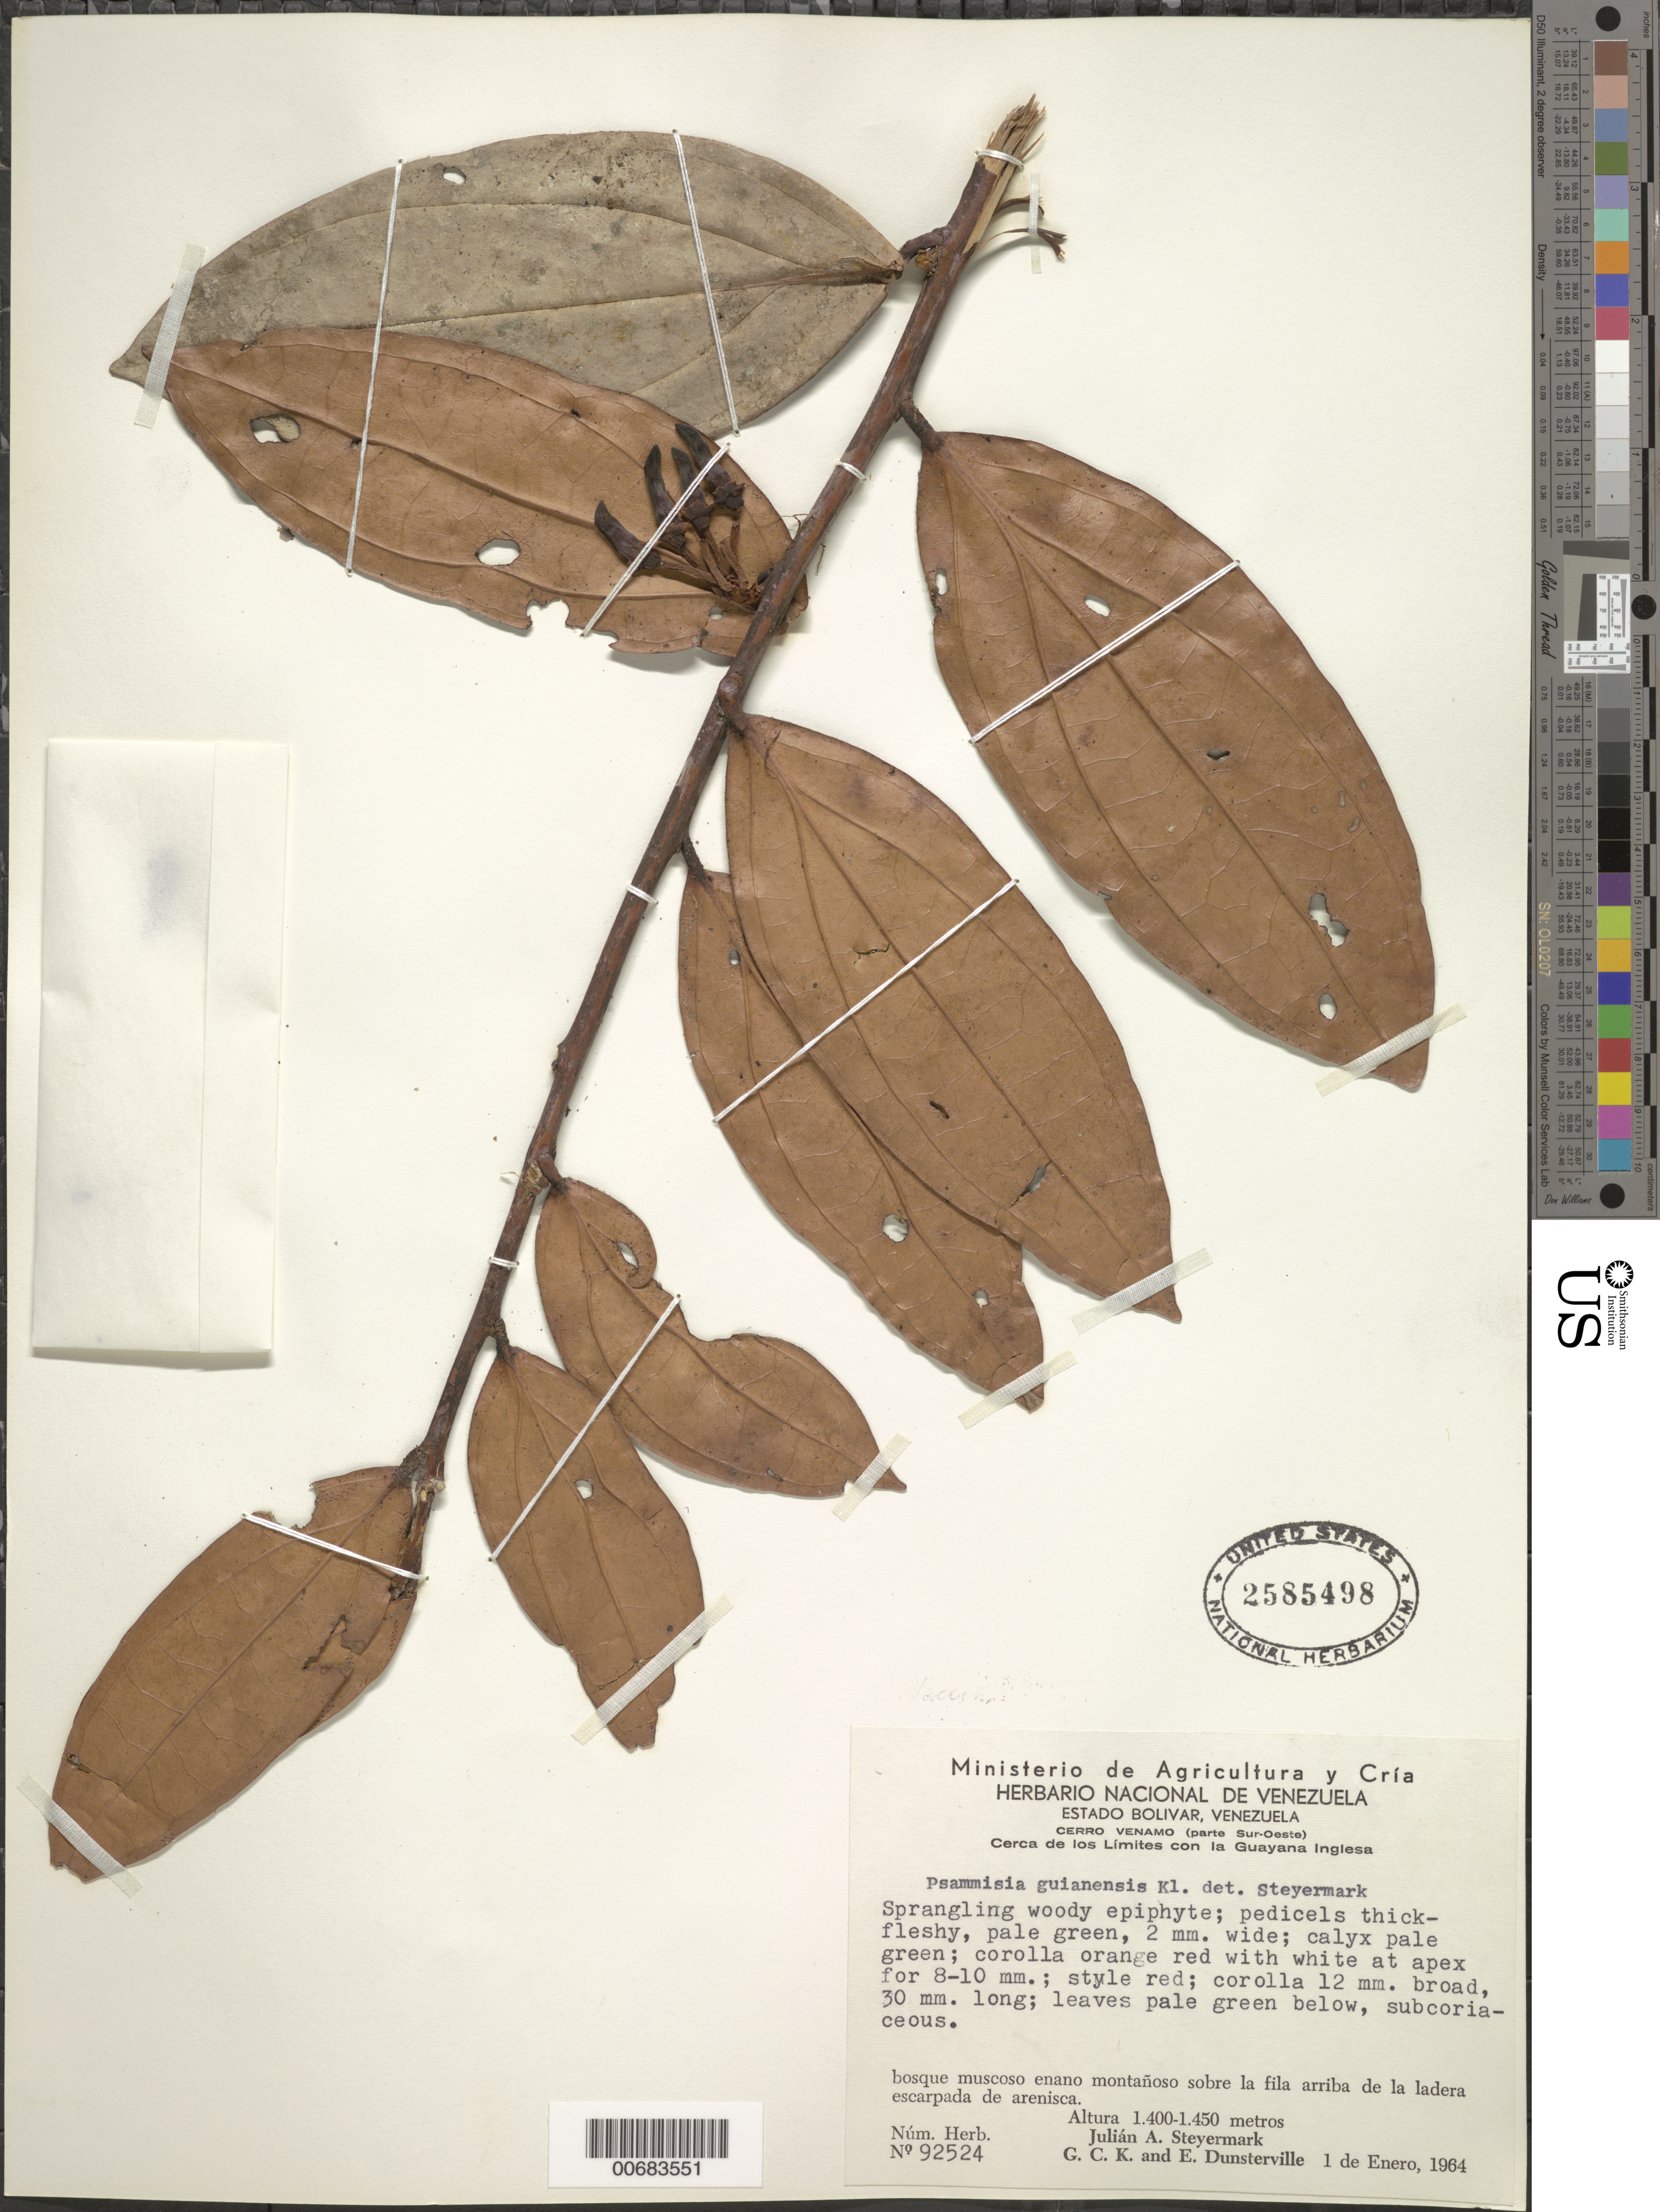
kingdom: Plantae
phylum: Tracheophyta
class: Magnoliopsida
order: Ericales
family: Ericaceae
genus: Psammisia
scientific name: Psammisia guianensis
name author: Klotzsch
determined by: Steyermark, Julian A., (VEN)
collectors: J. Steyermark, G. C. K. Dunsterville & E. Dunsterville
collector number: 92524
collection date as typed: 1-Jan-64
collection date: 1964-01-01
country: Venezuela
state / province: Bolívar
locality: Cerro Venamo, parte Sur-Oeste, cerca de los limites con Guayana Inglesa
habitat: Bosque muscoso enano montanoso sobre la fila arriba de la ladera escarpada de arenisca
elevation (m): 1400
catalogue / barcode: US 2585498